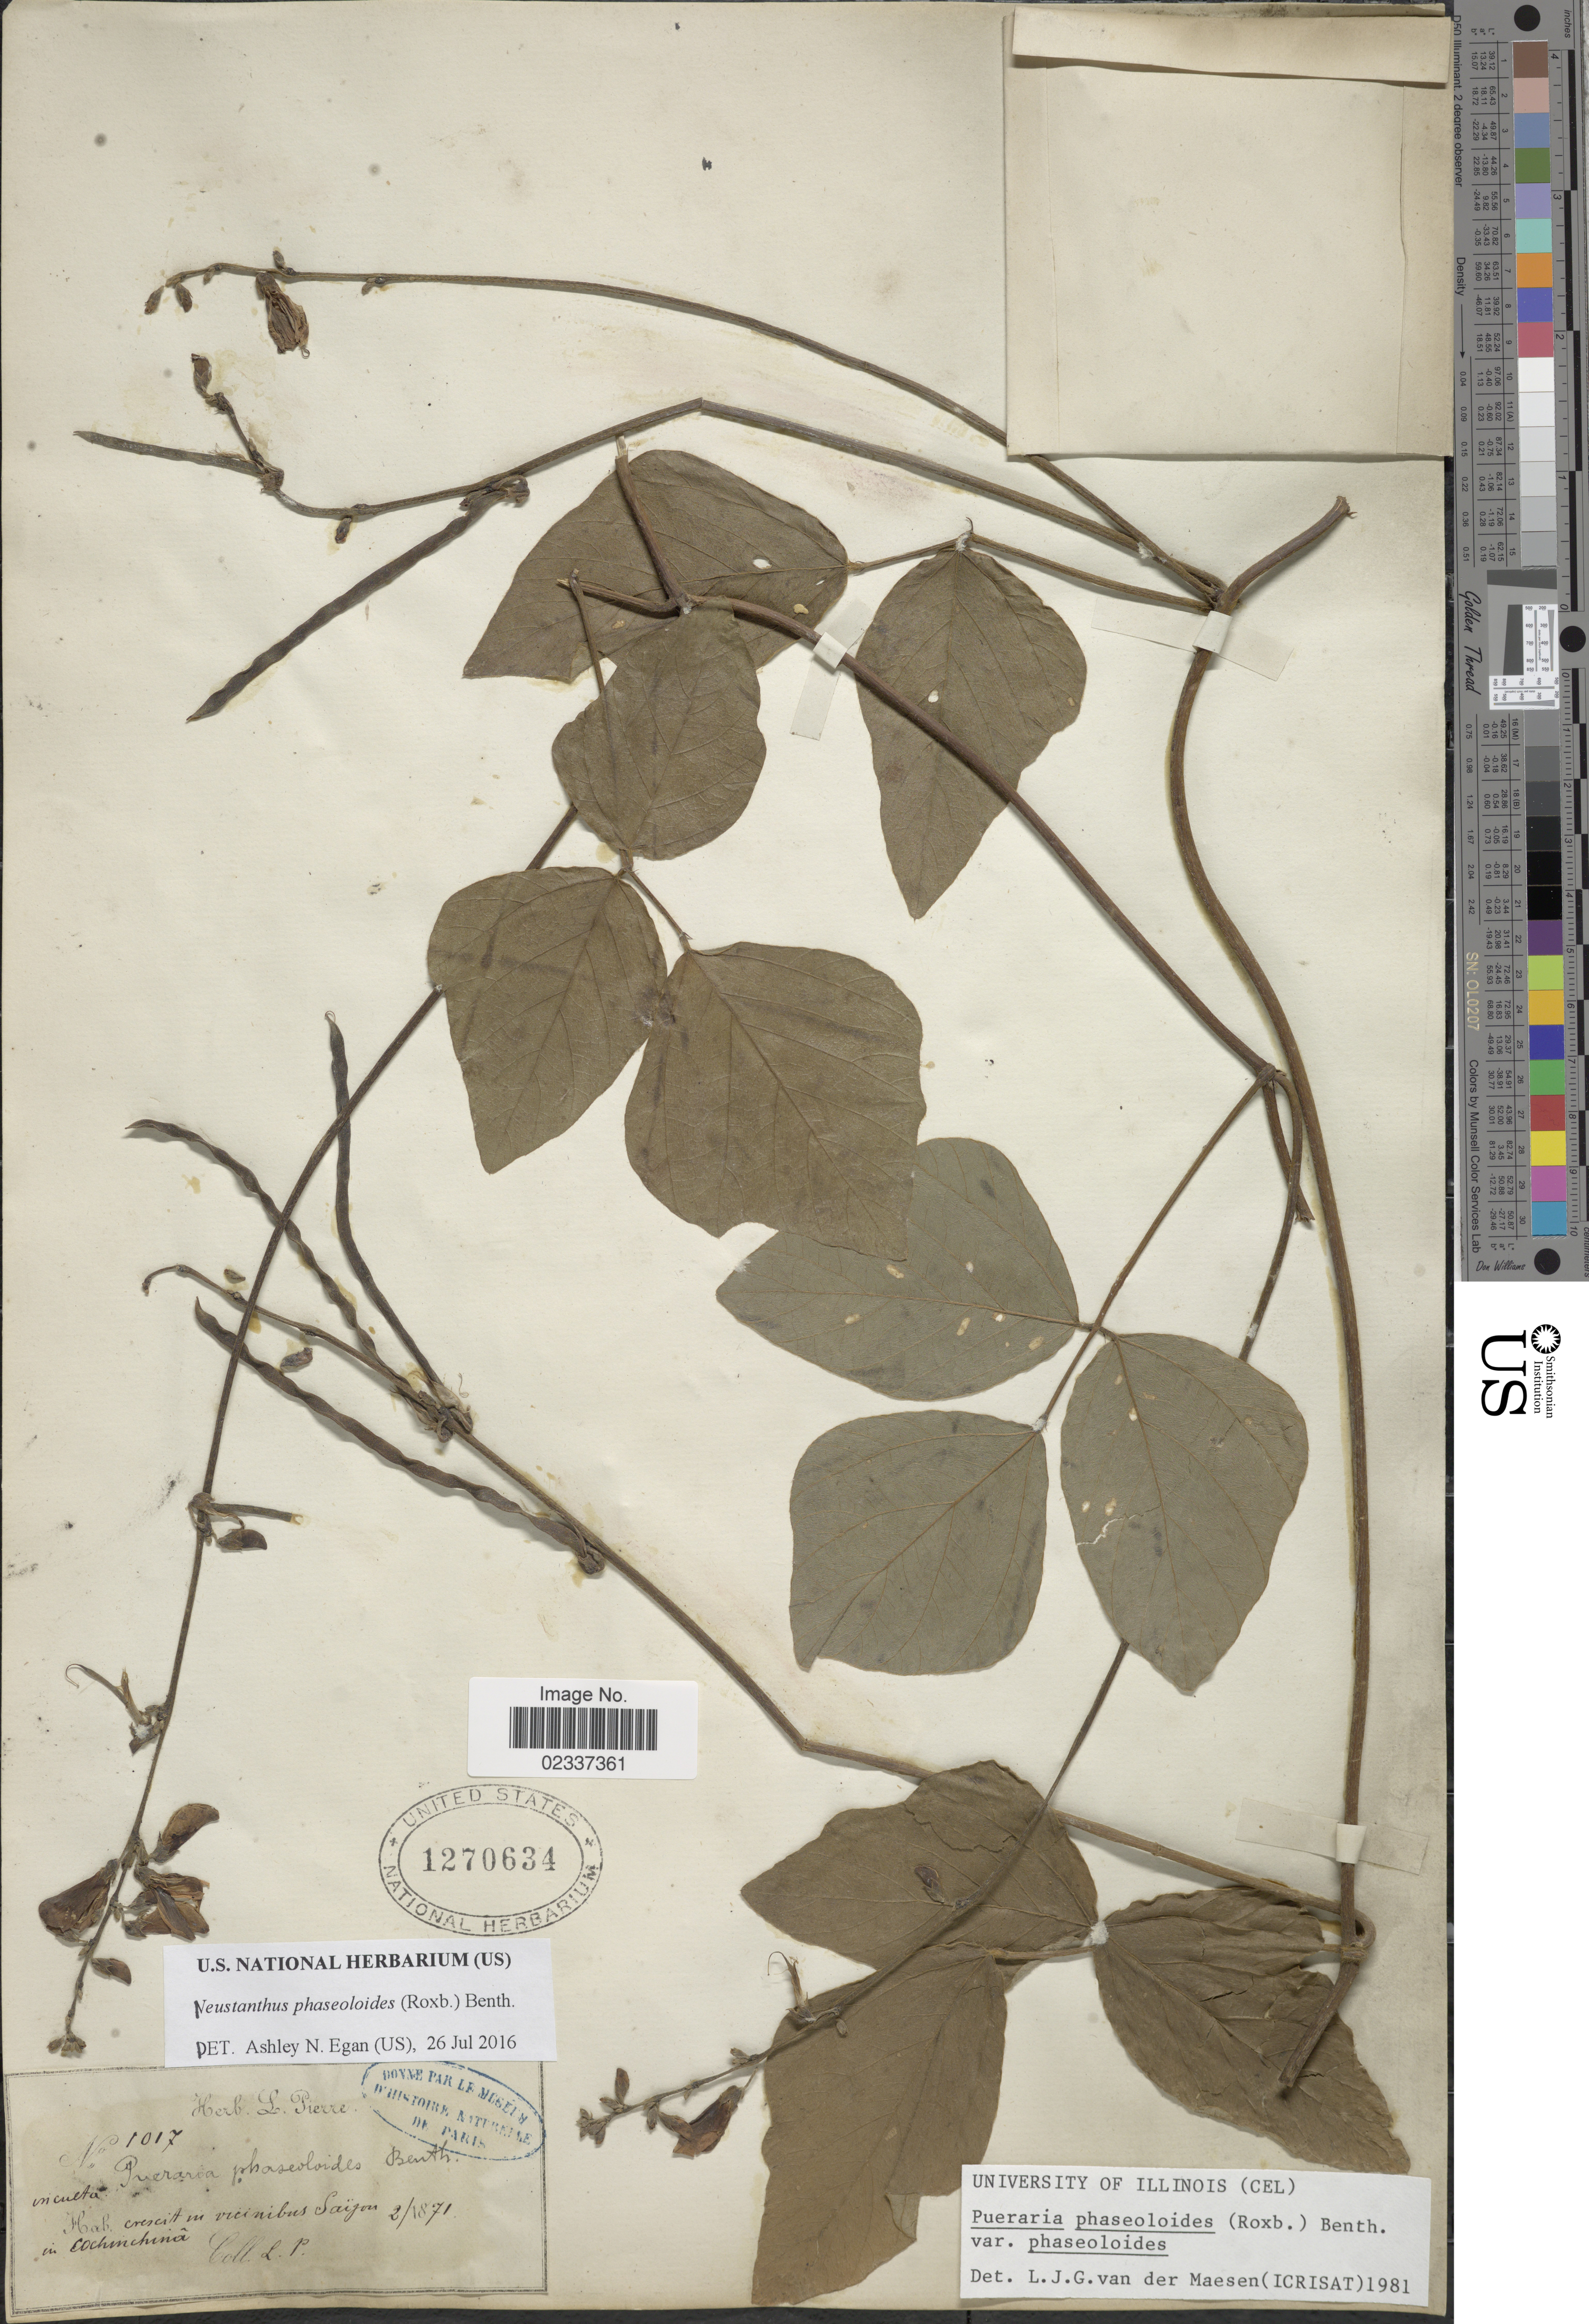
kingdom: Plantae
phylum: Tracheophyta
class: Magnoliopsida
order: Fabales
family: Fabaceae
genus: Neustanthus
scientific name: Neustanthus phaseoloides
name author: (Roxb.) Benth.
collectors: L. Pierre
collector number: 1017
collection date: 1871-02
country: Vietnam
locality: Crescit in vicinibus Saijon in Cochinchina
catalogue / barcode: US 1270634